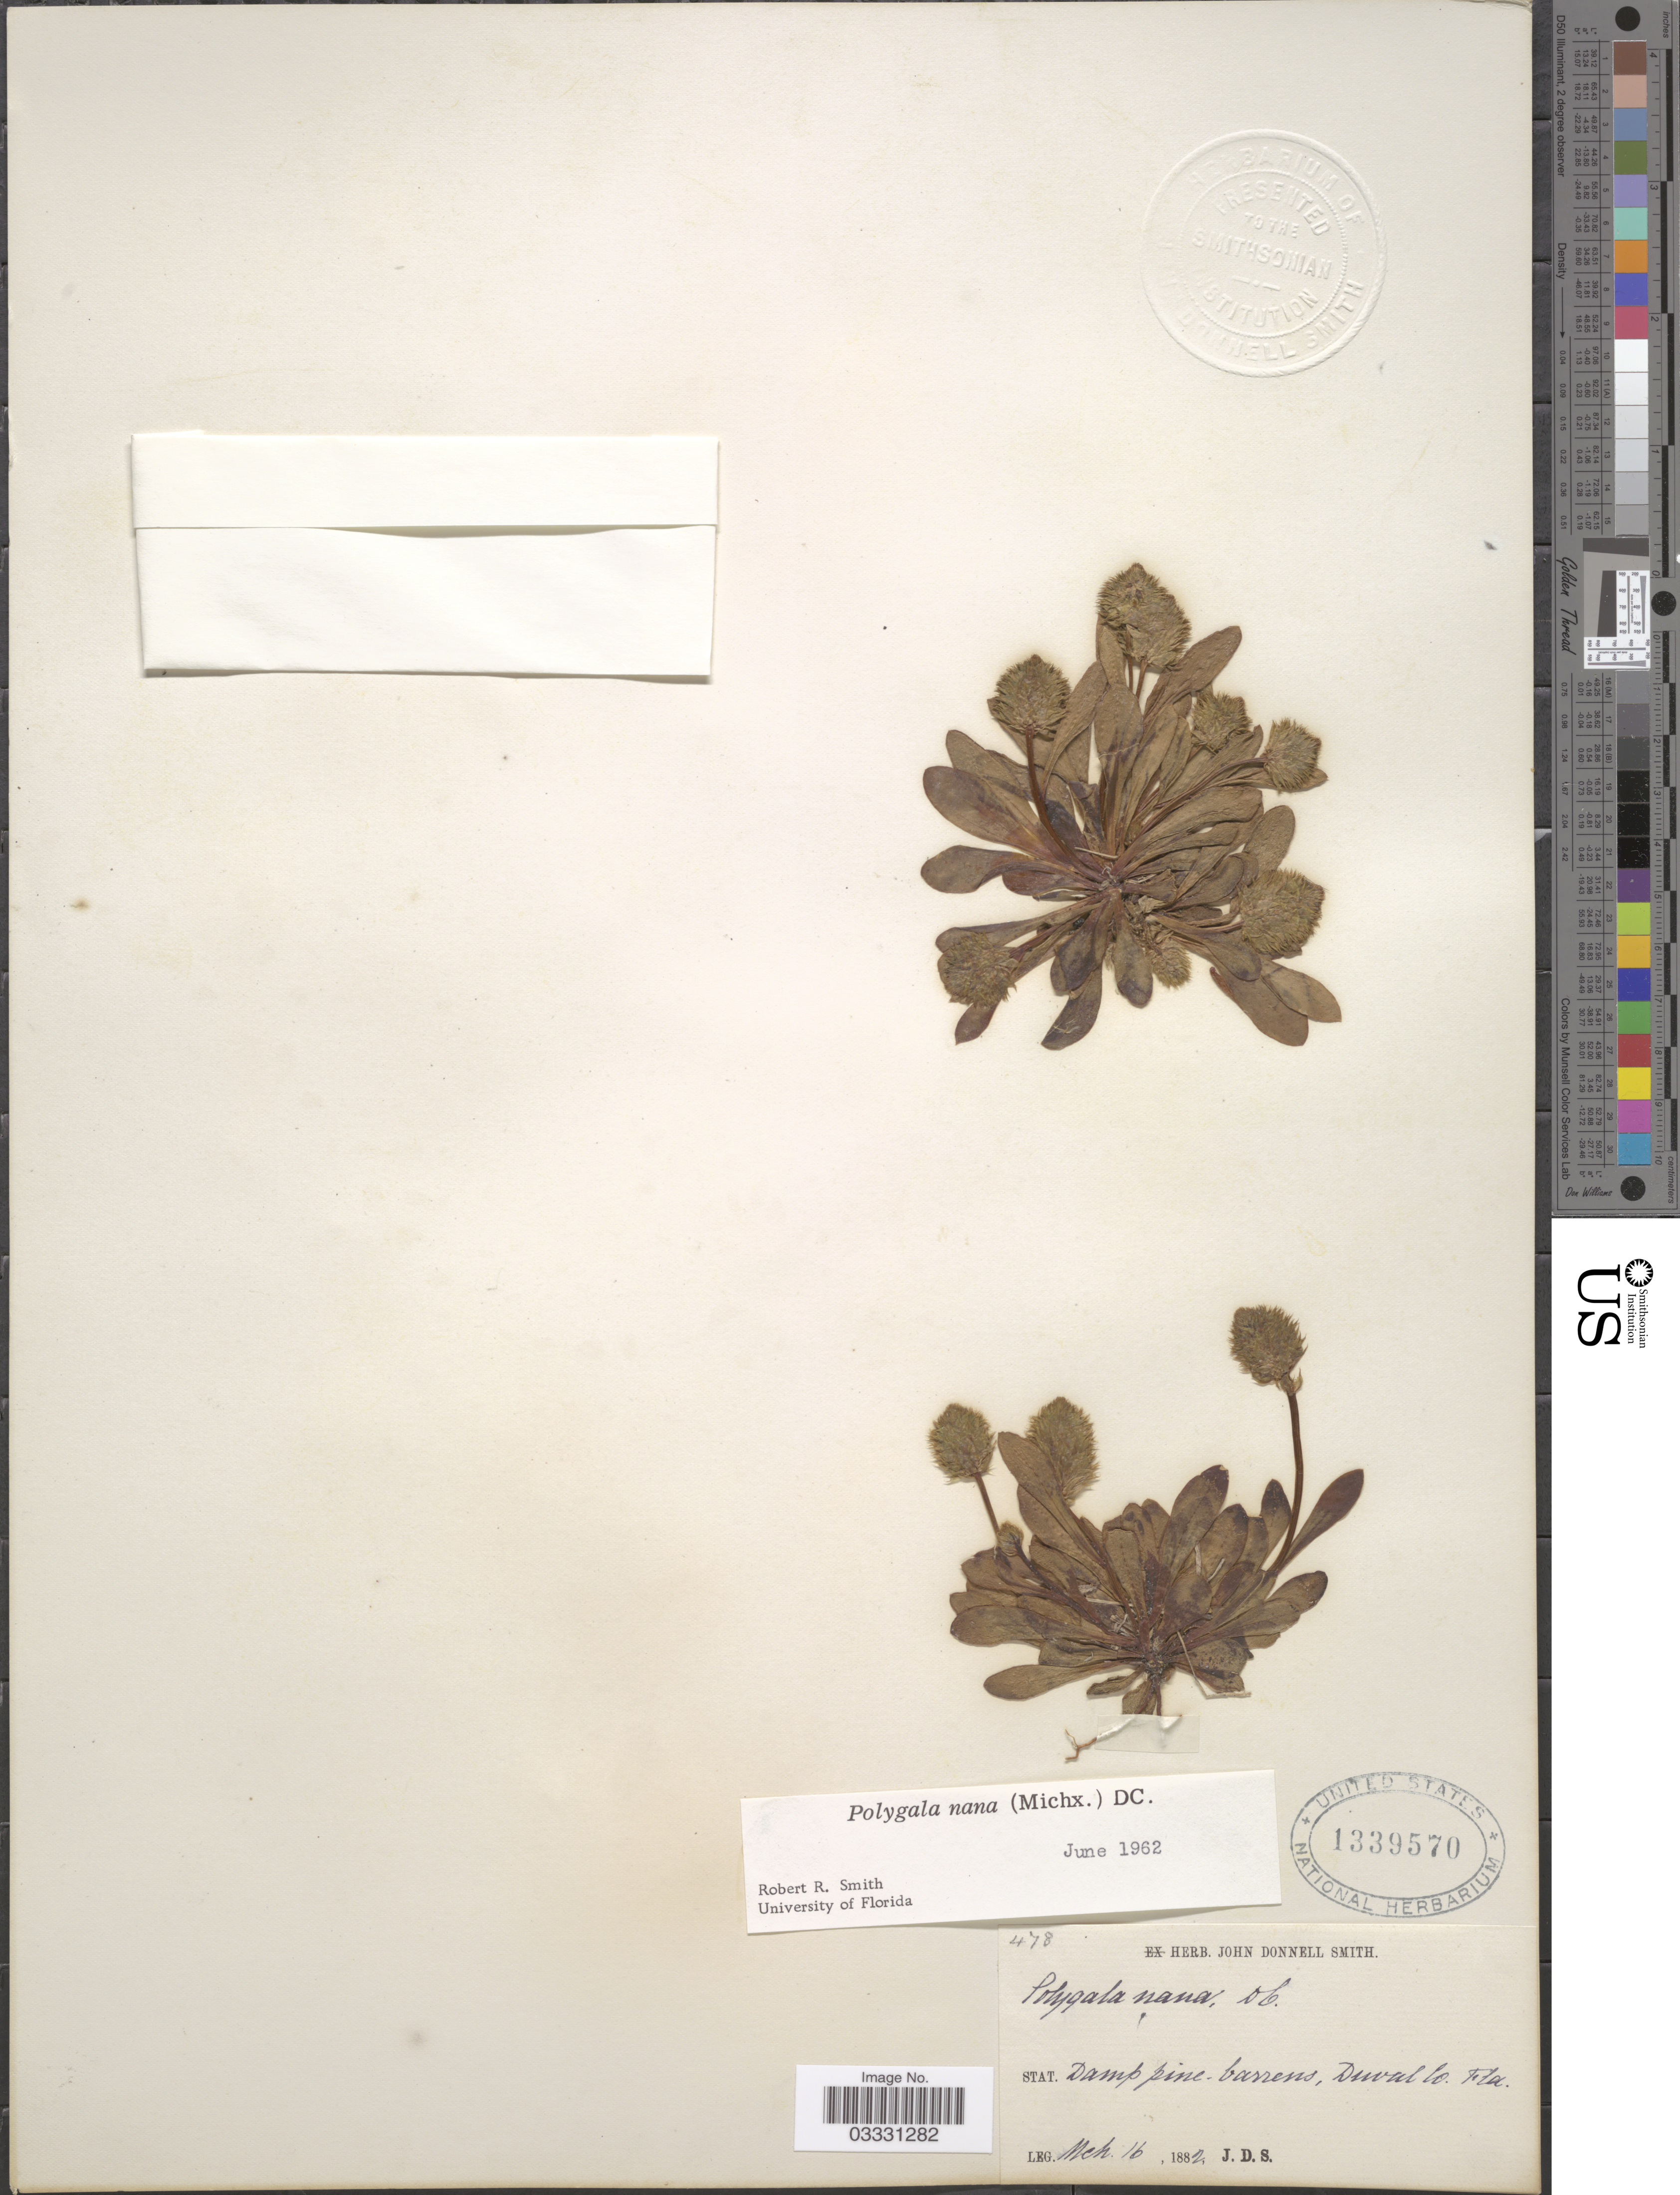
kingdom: Plantae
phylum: Tracheophyta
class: Magnoliopsida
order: Fabales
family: Polygalaceae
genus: Polygala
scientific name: Polygala nana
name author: (Michx.) DC.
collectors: J. Donnell Smith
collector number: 478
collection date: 1882-03-16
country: United States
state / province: Florida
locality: Duval Co.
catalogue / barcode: US 1339570